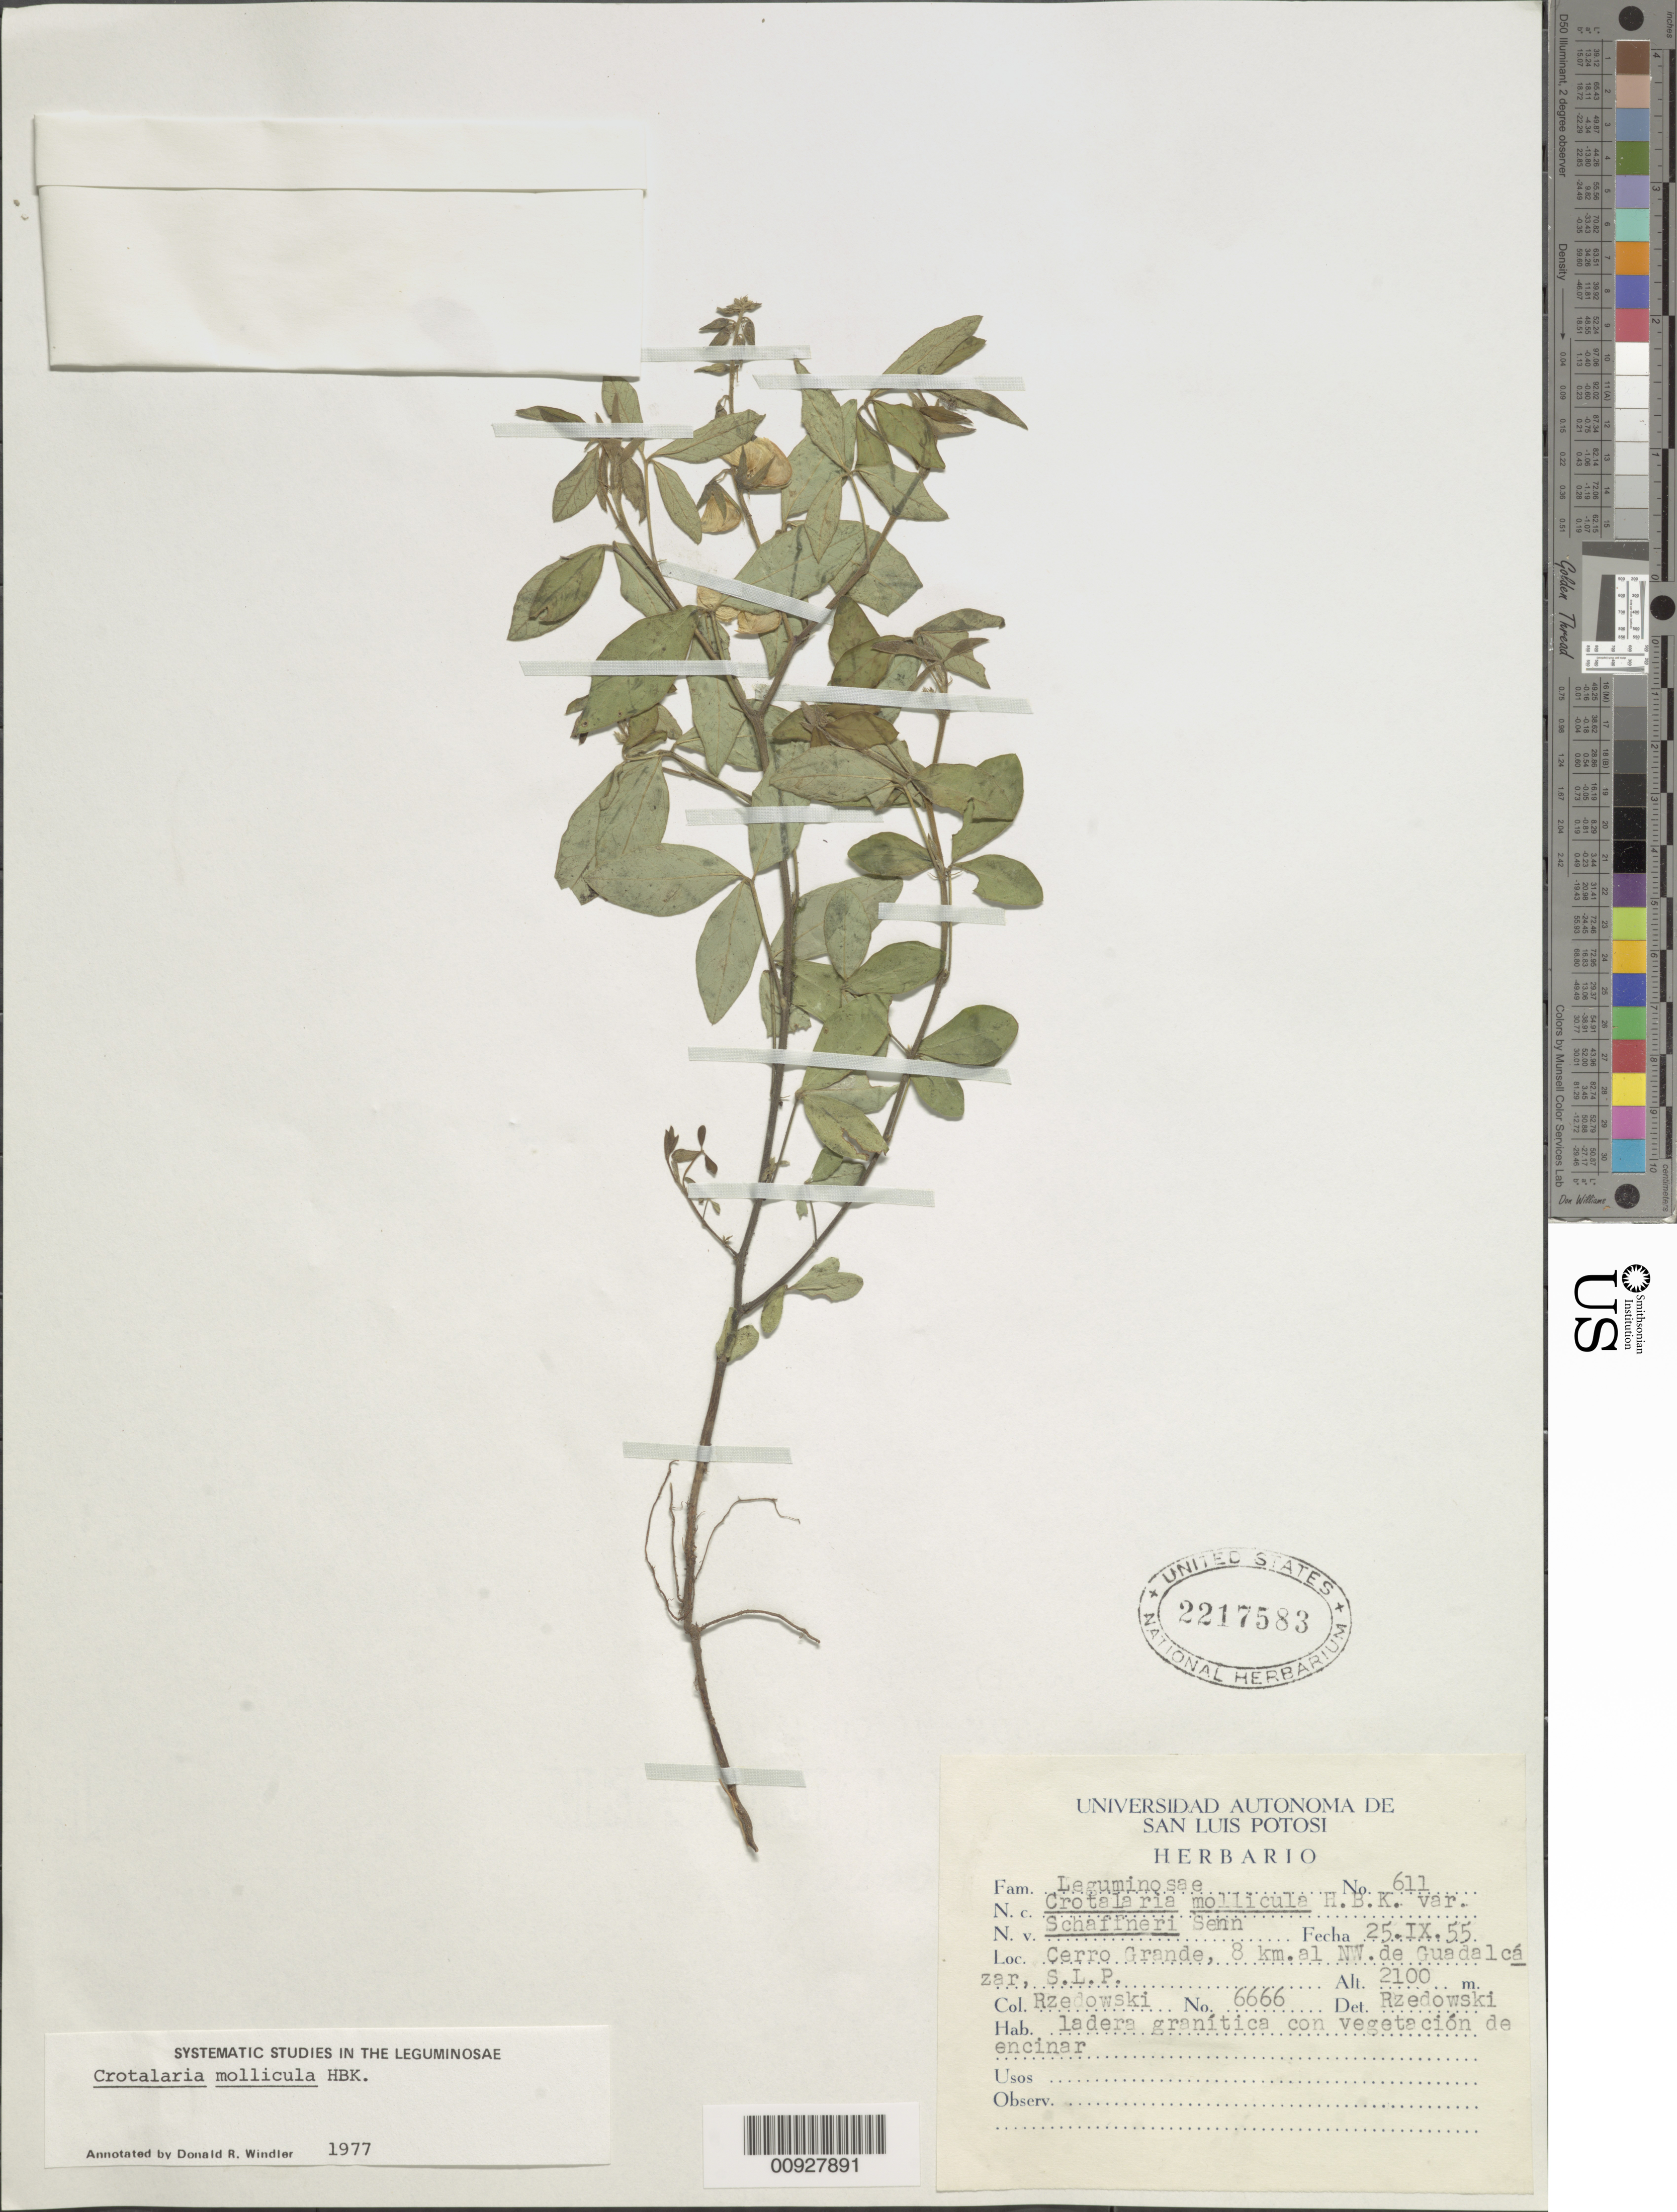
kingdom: Plantae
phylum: Tracheophyta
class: Magnoliopsida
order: Fabales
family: Fabaceae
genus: Crotalaria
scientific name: Crotalaria mollicula var. schaffneri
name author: H. Senn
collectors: J. Rzedowski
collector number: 6666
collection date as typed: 25 Sep 1955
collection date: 1955-09-25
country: Mexico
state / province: San Luis Potosí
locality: Cerro Grande, 8 km. al NW de Guadalcázar, San Luis Potosí.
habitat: Ladera granítica con vegetación de encinar.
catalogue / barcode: US 2217583